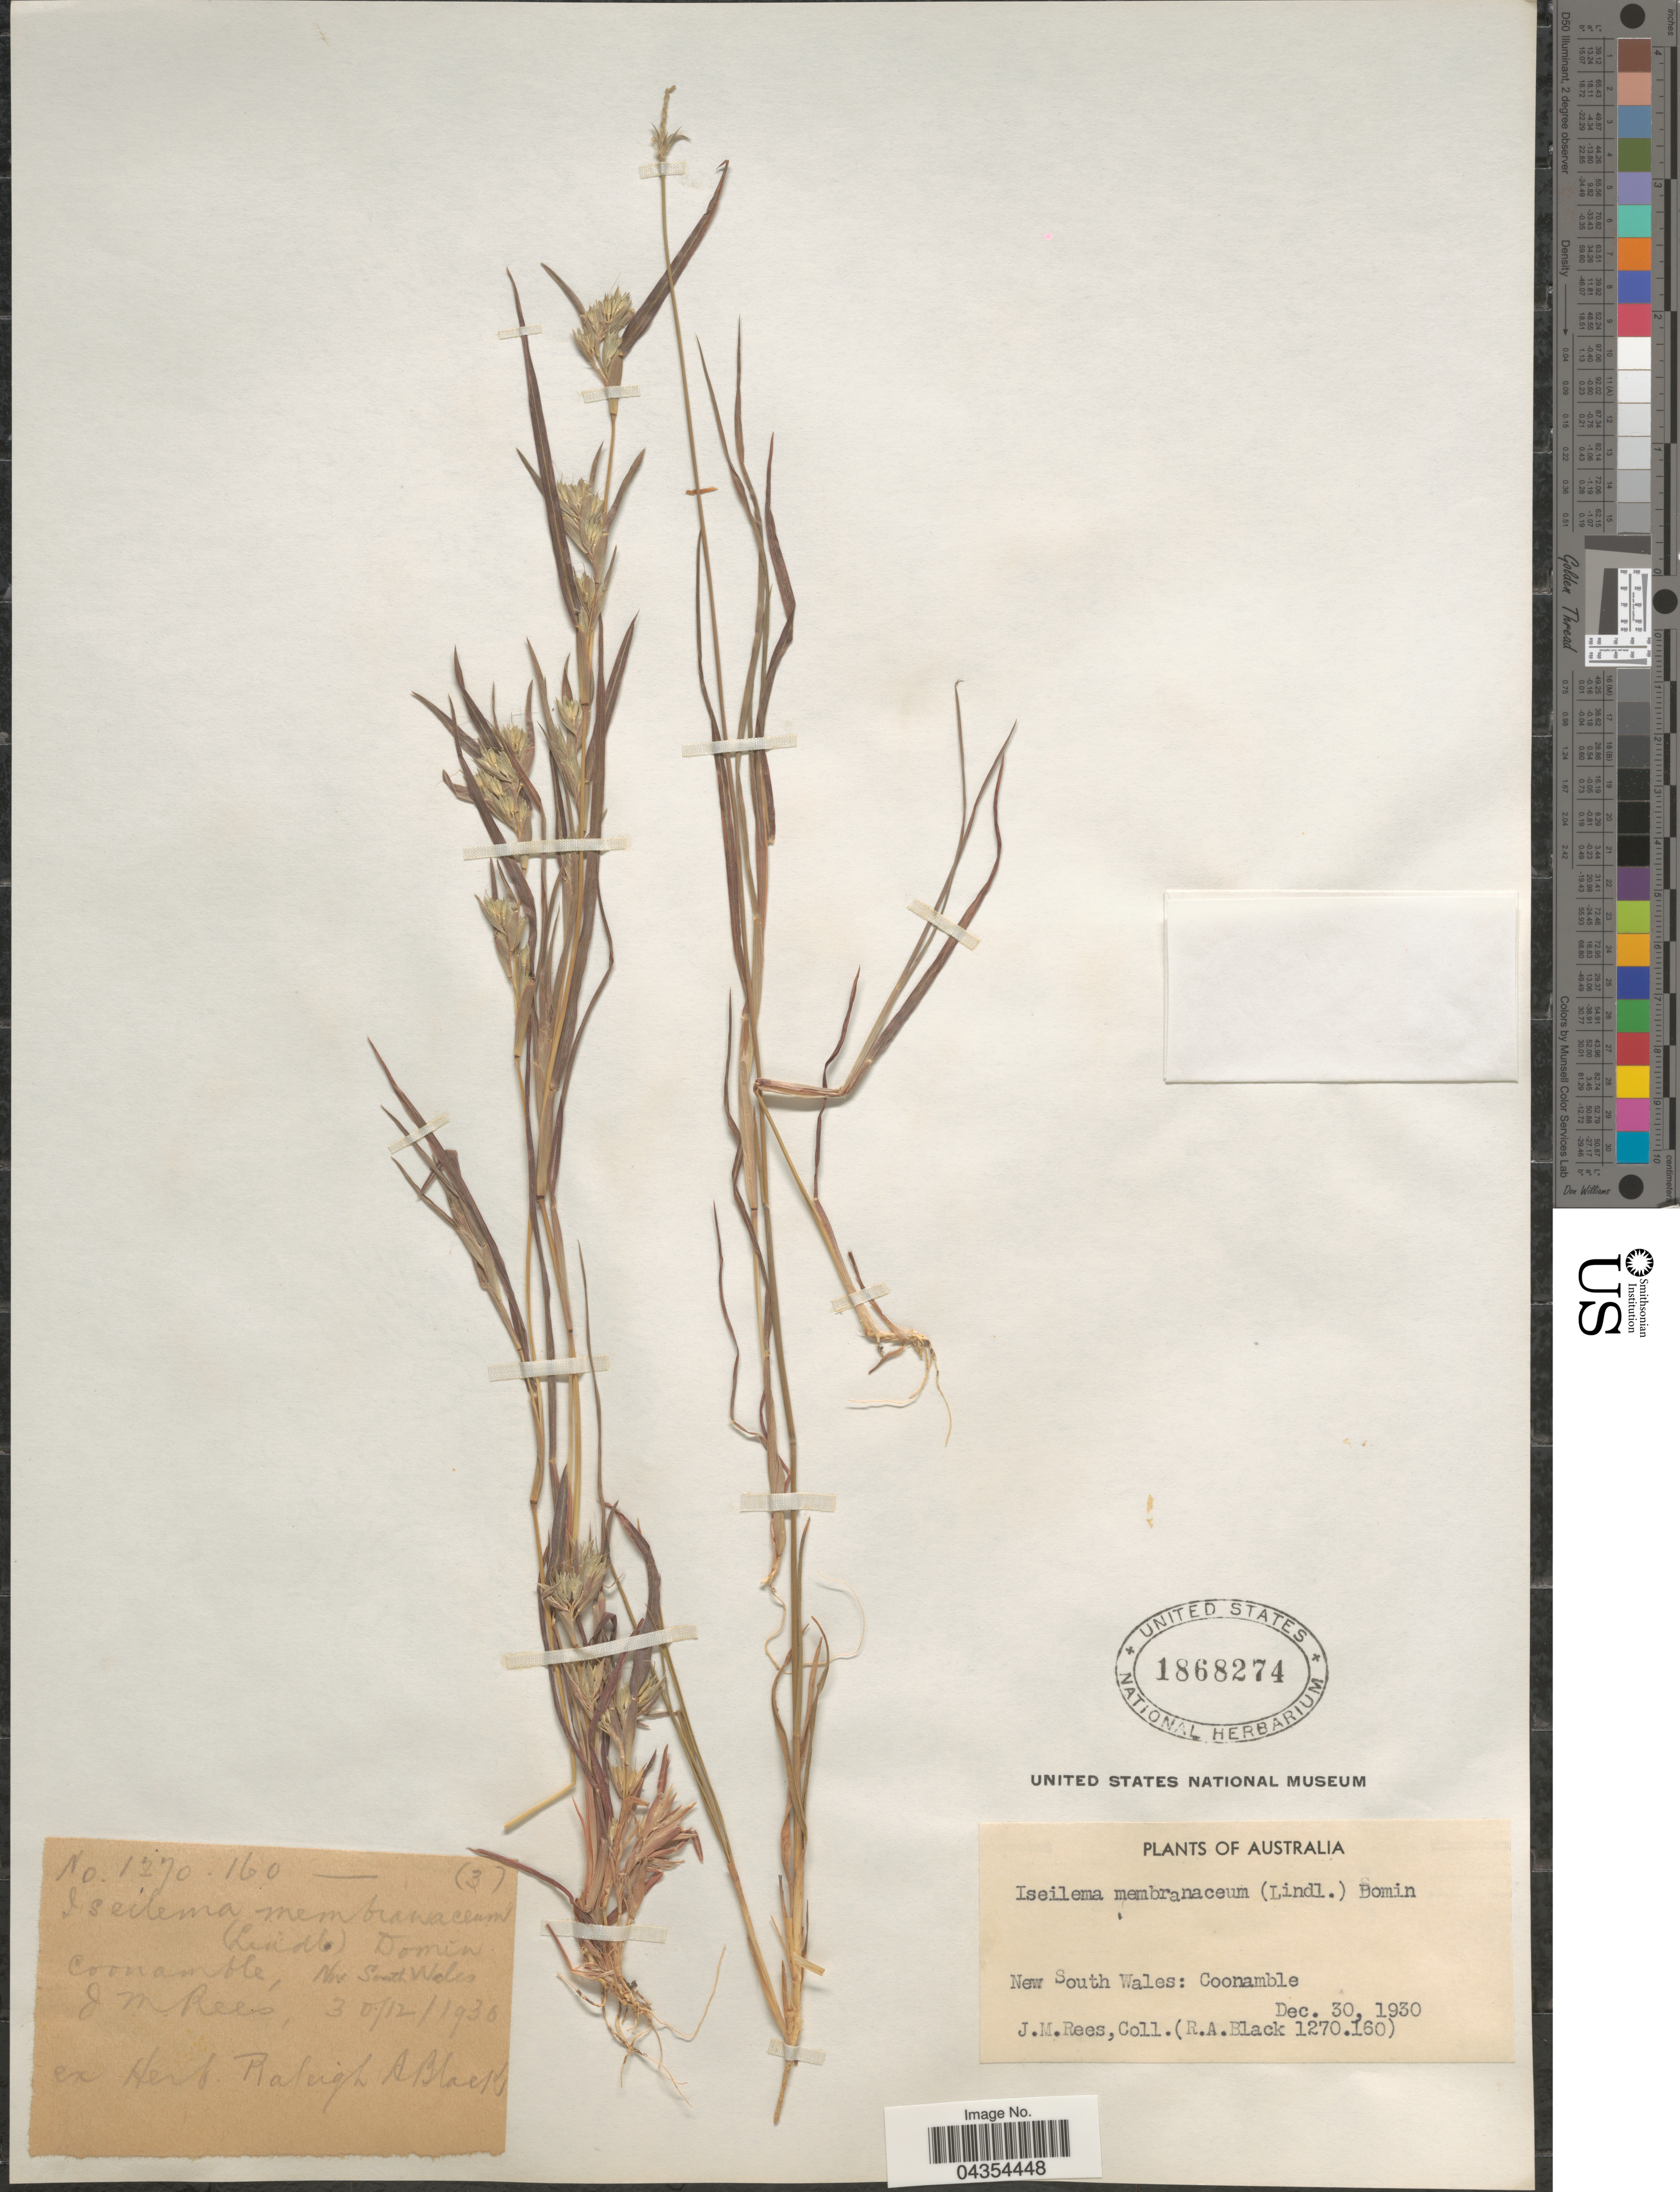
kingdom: Plantae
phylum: Tracheophyta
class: Liliopsida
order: Poales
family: Poaceae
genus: Iseilema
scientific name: Iseilema membranaceum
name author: (Lindl.) Domin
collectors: J. Rees & R. A. Black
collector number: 1270160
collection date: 1930-12-30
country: Australia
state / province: New South Wales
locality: Coonamble.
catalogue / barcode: US 1868274